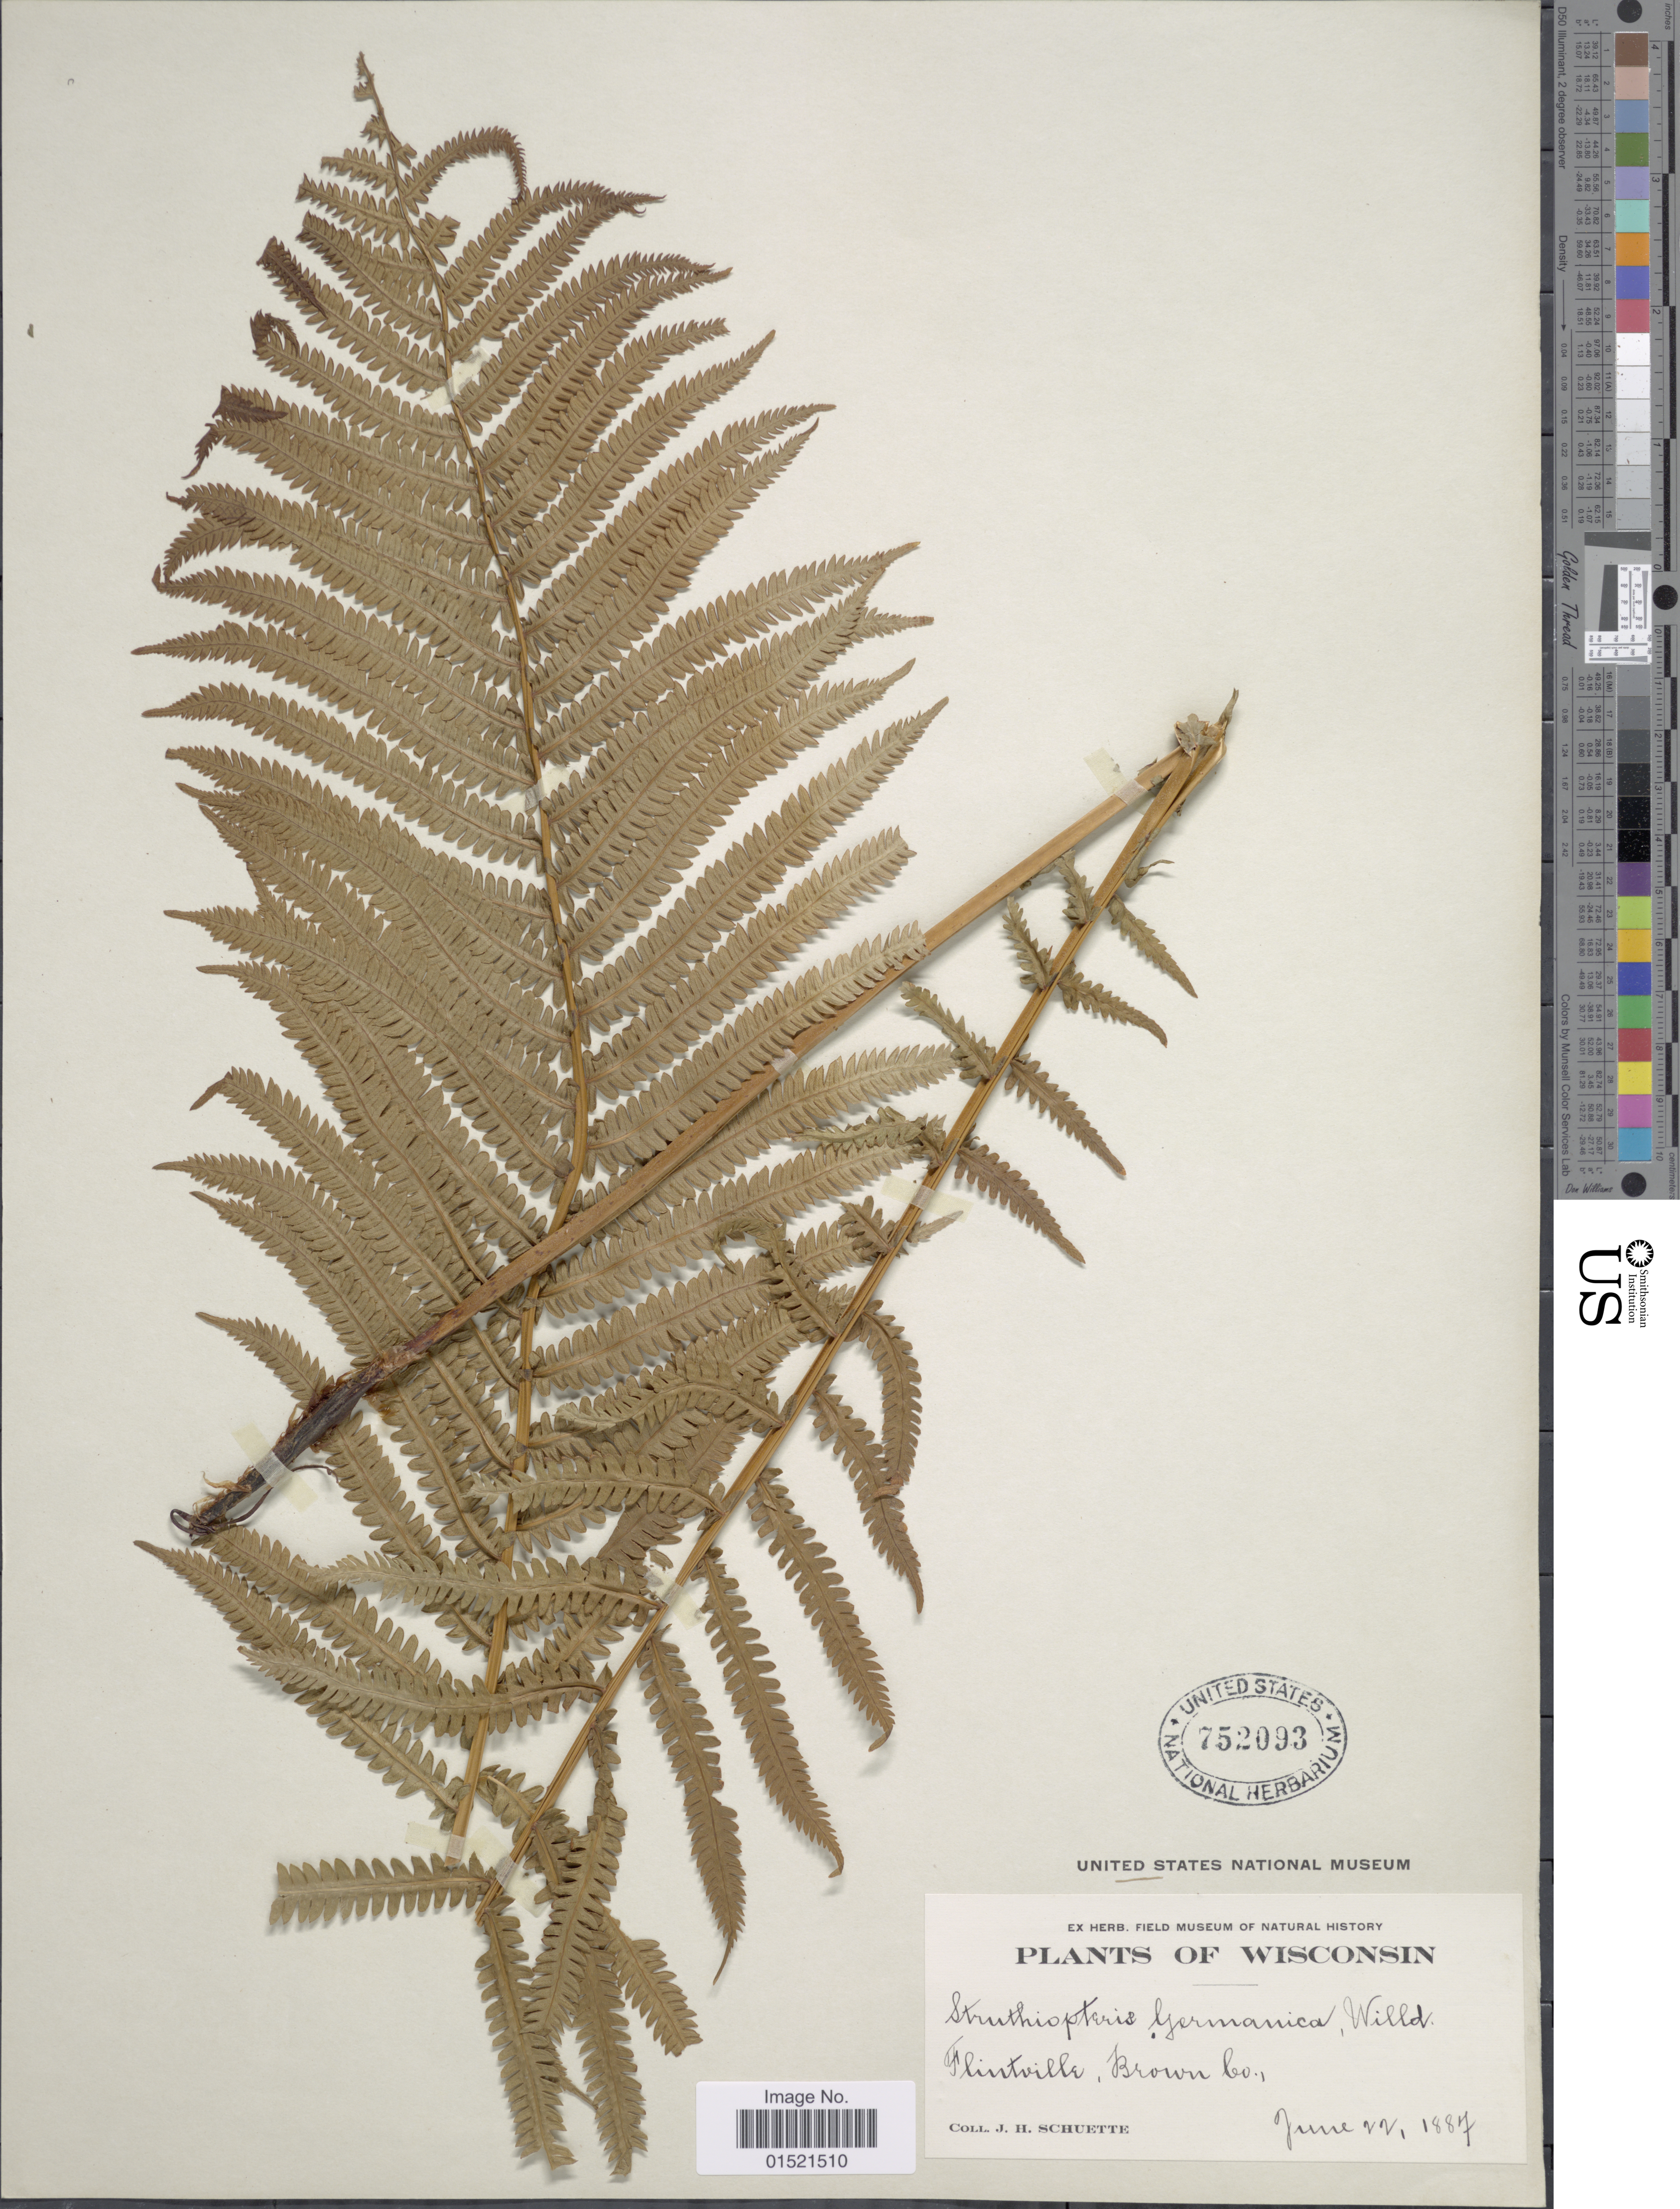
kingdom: Plantae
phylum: Tracheophyta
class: Polypodiopsida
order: Polypodiales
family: Onocleaceae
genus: Matteuccia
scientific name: Matteuccia struthiopteris var. pensylvanica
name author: (Willd.) C.V. Morton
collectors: J. H. Schuette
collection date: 1887-06-22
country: United States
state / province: Wisconsin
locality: Flintville, Brown Co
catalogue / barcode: US 752093